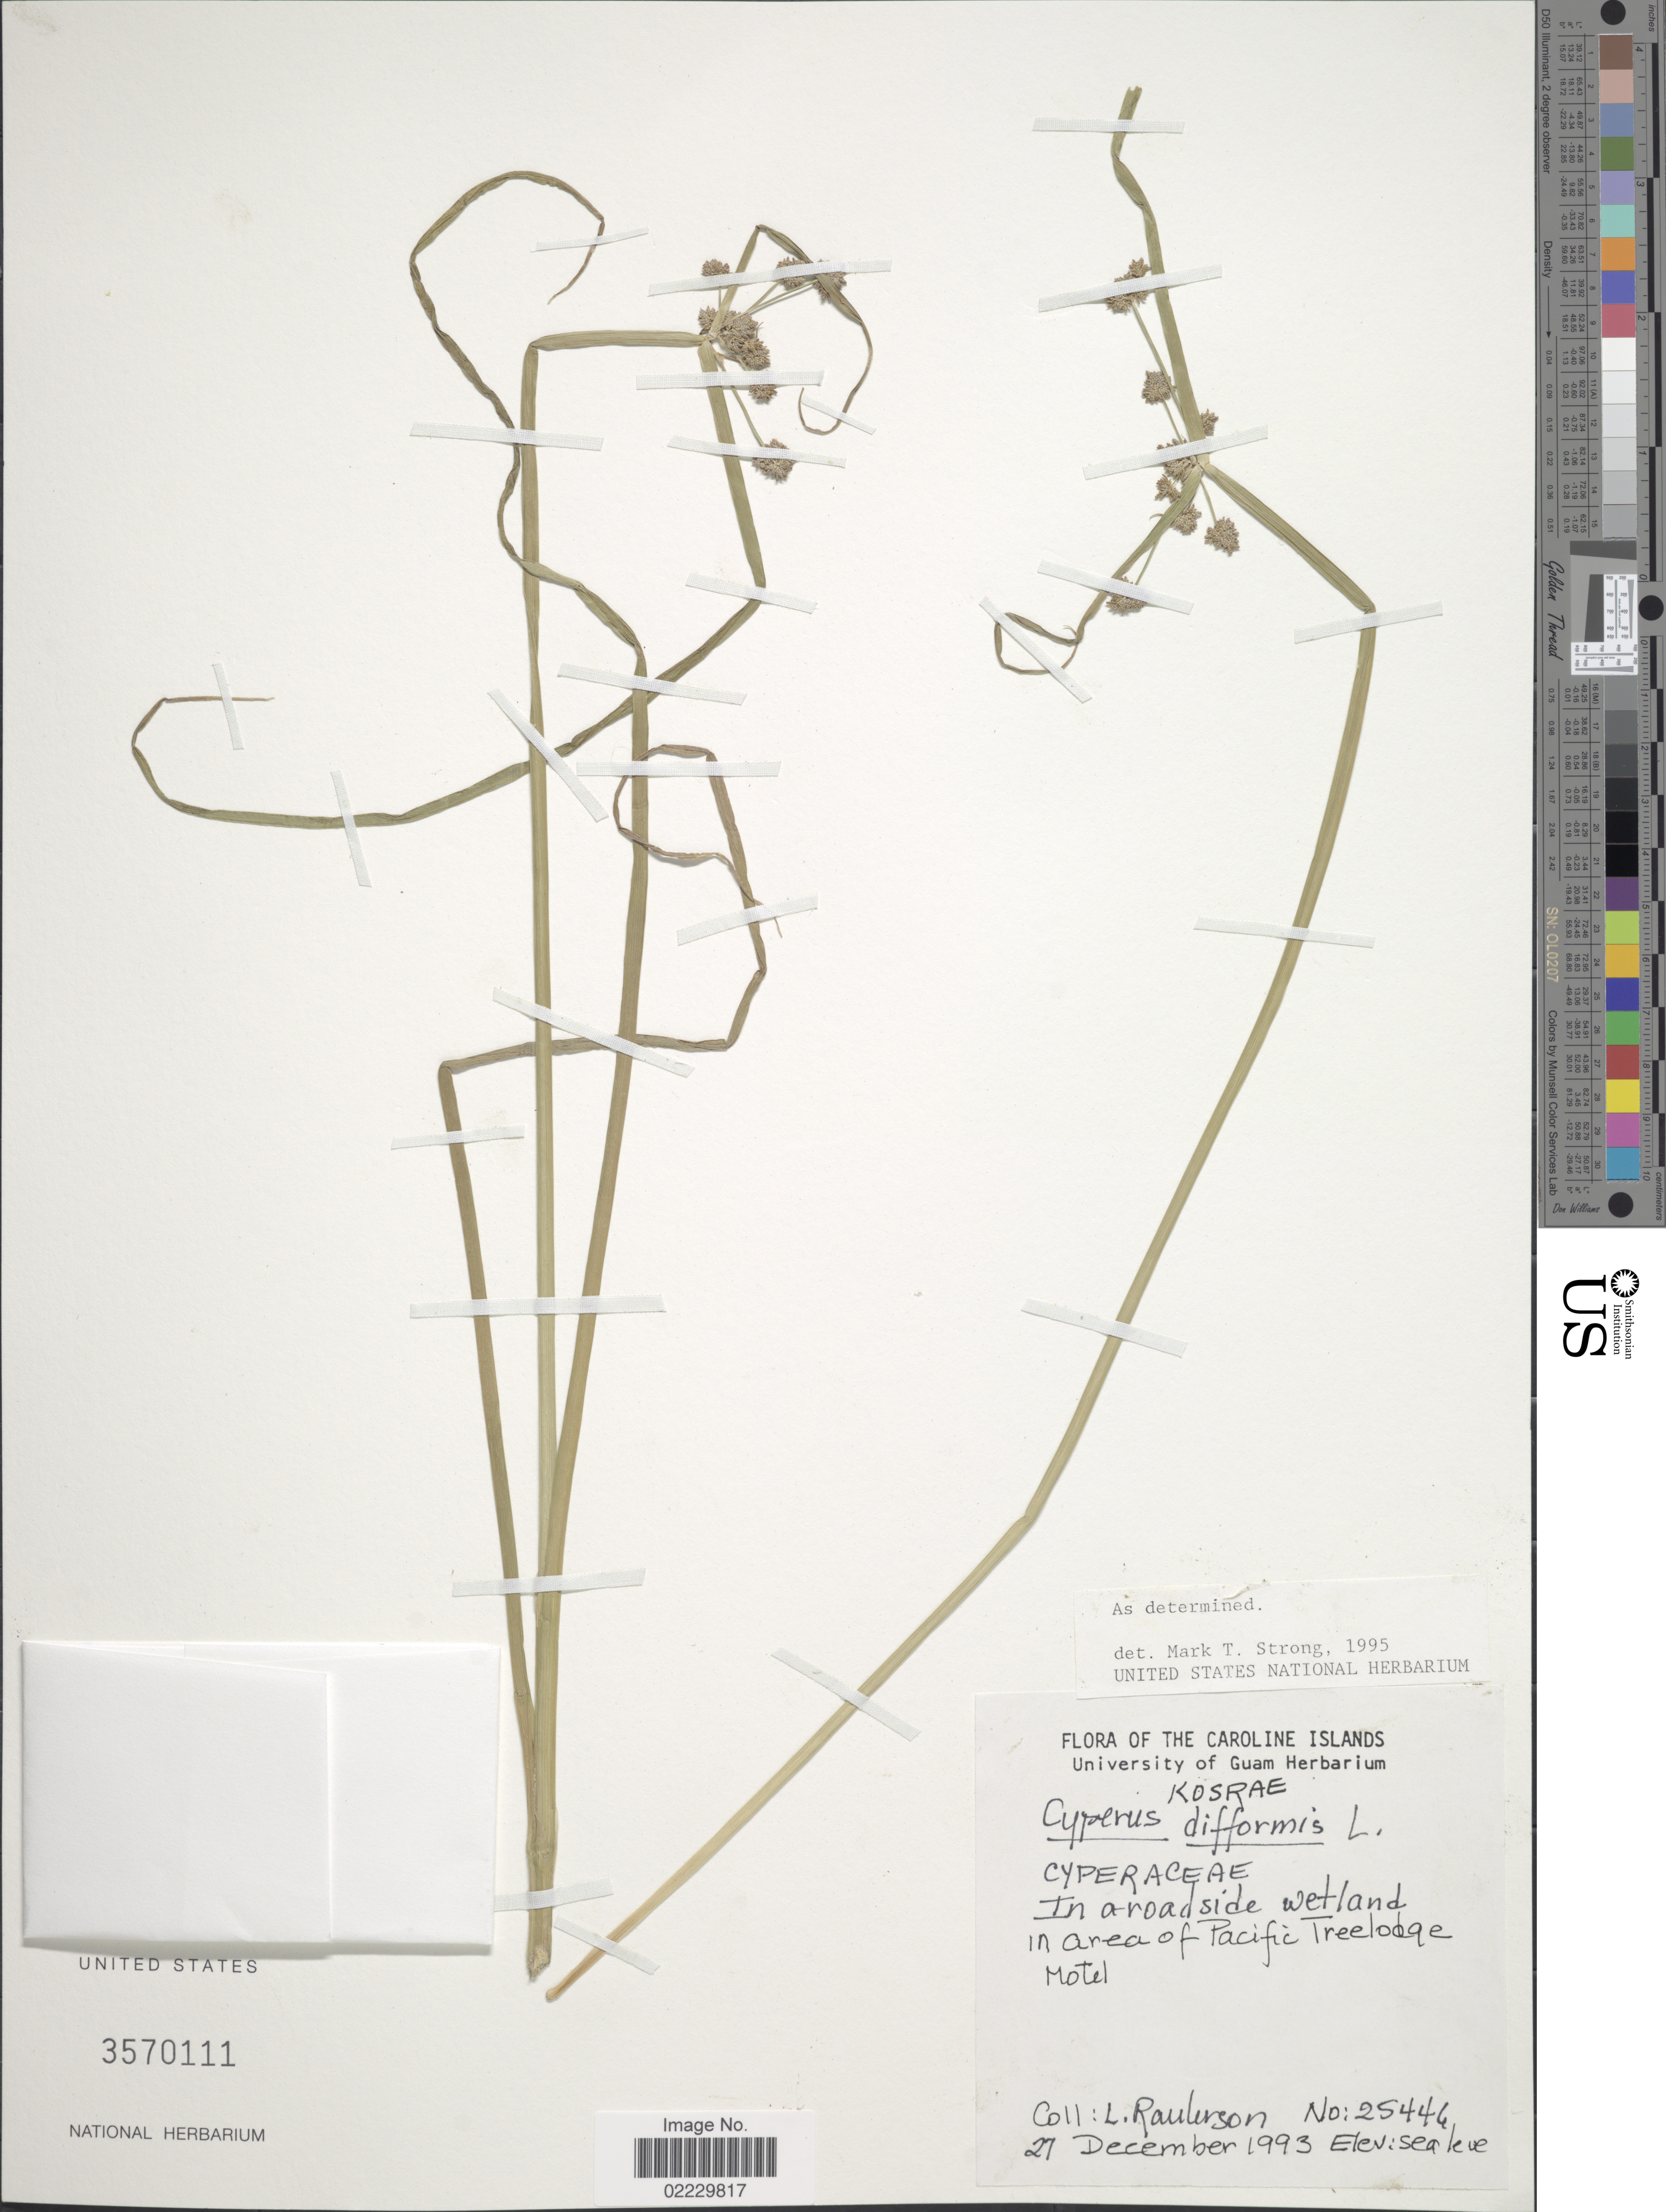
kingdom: Plantae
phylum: Tracheophyta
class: Liliopsida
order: Poales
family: Cyperaceae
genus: Cyperus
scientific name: Cyperus difformis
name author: L.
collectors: L. Raulerson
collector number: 25444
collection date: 1993-12-27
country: Micronesia, Federated States of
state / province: Kosrae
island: Kosrae [Kusaie]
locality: Caroline Islands, area of Pacific Treelodge Motel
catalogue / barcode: US 3570111